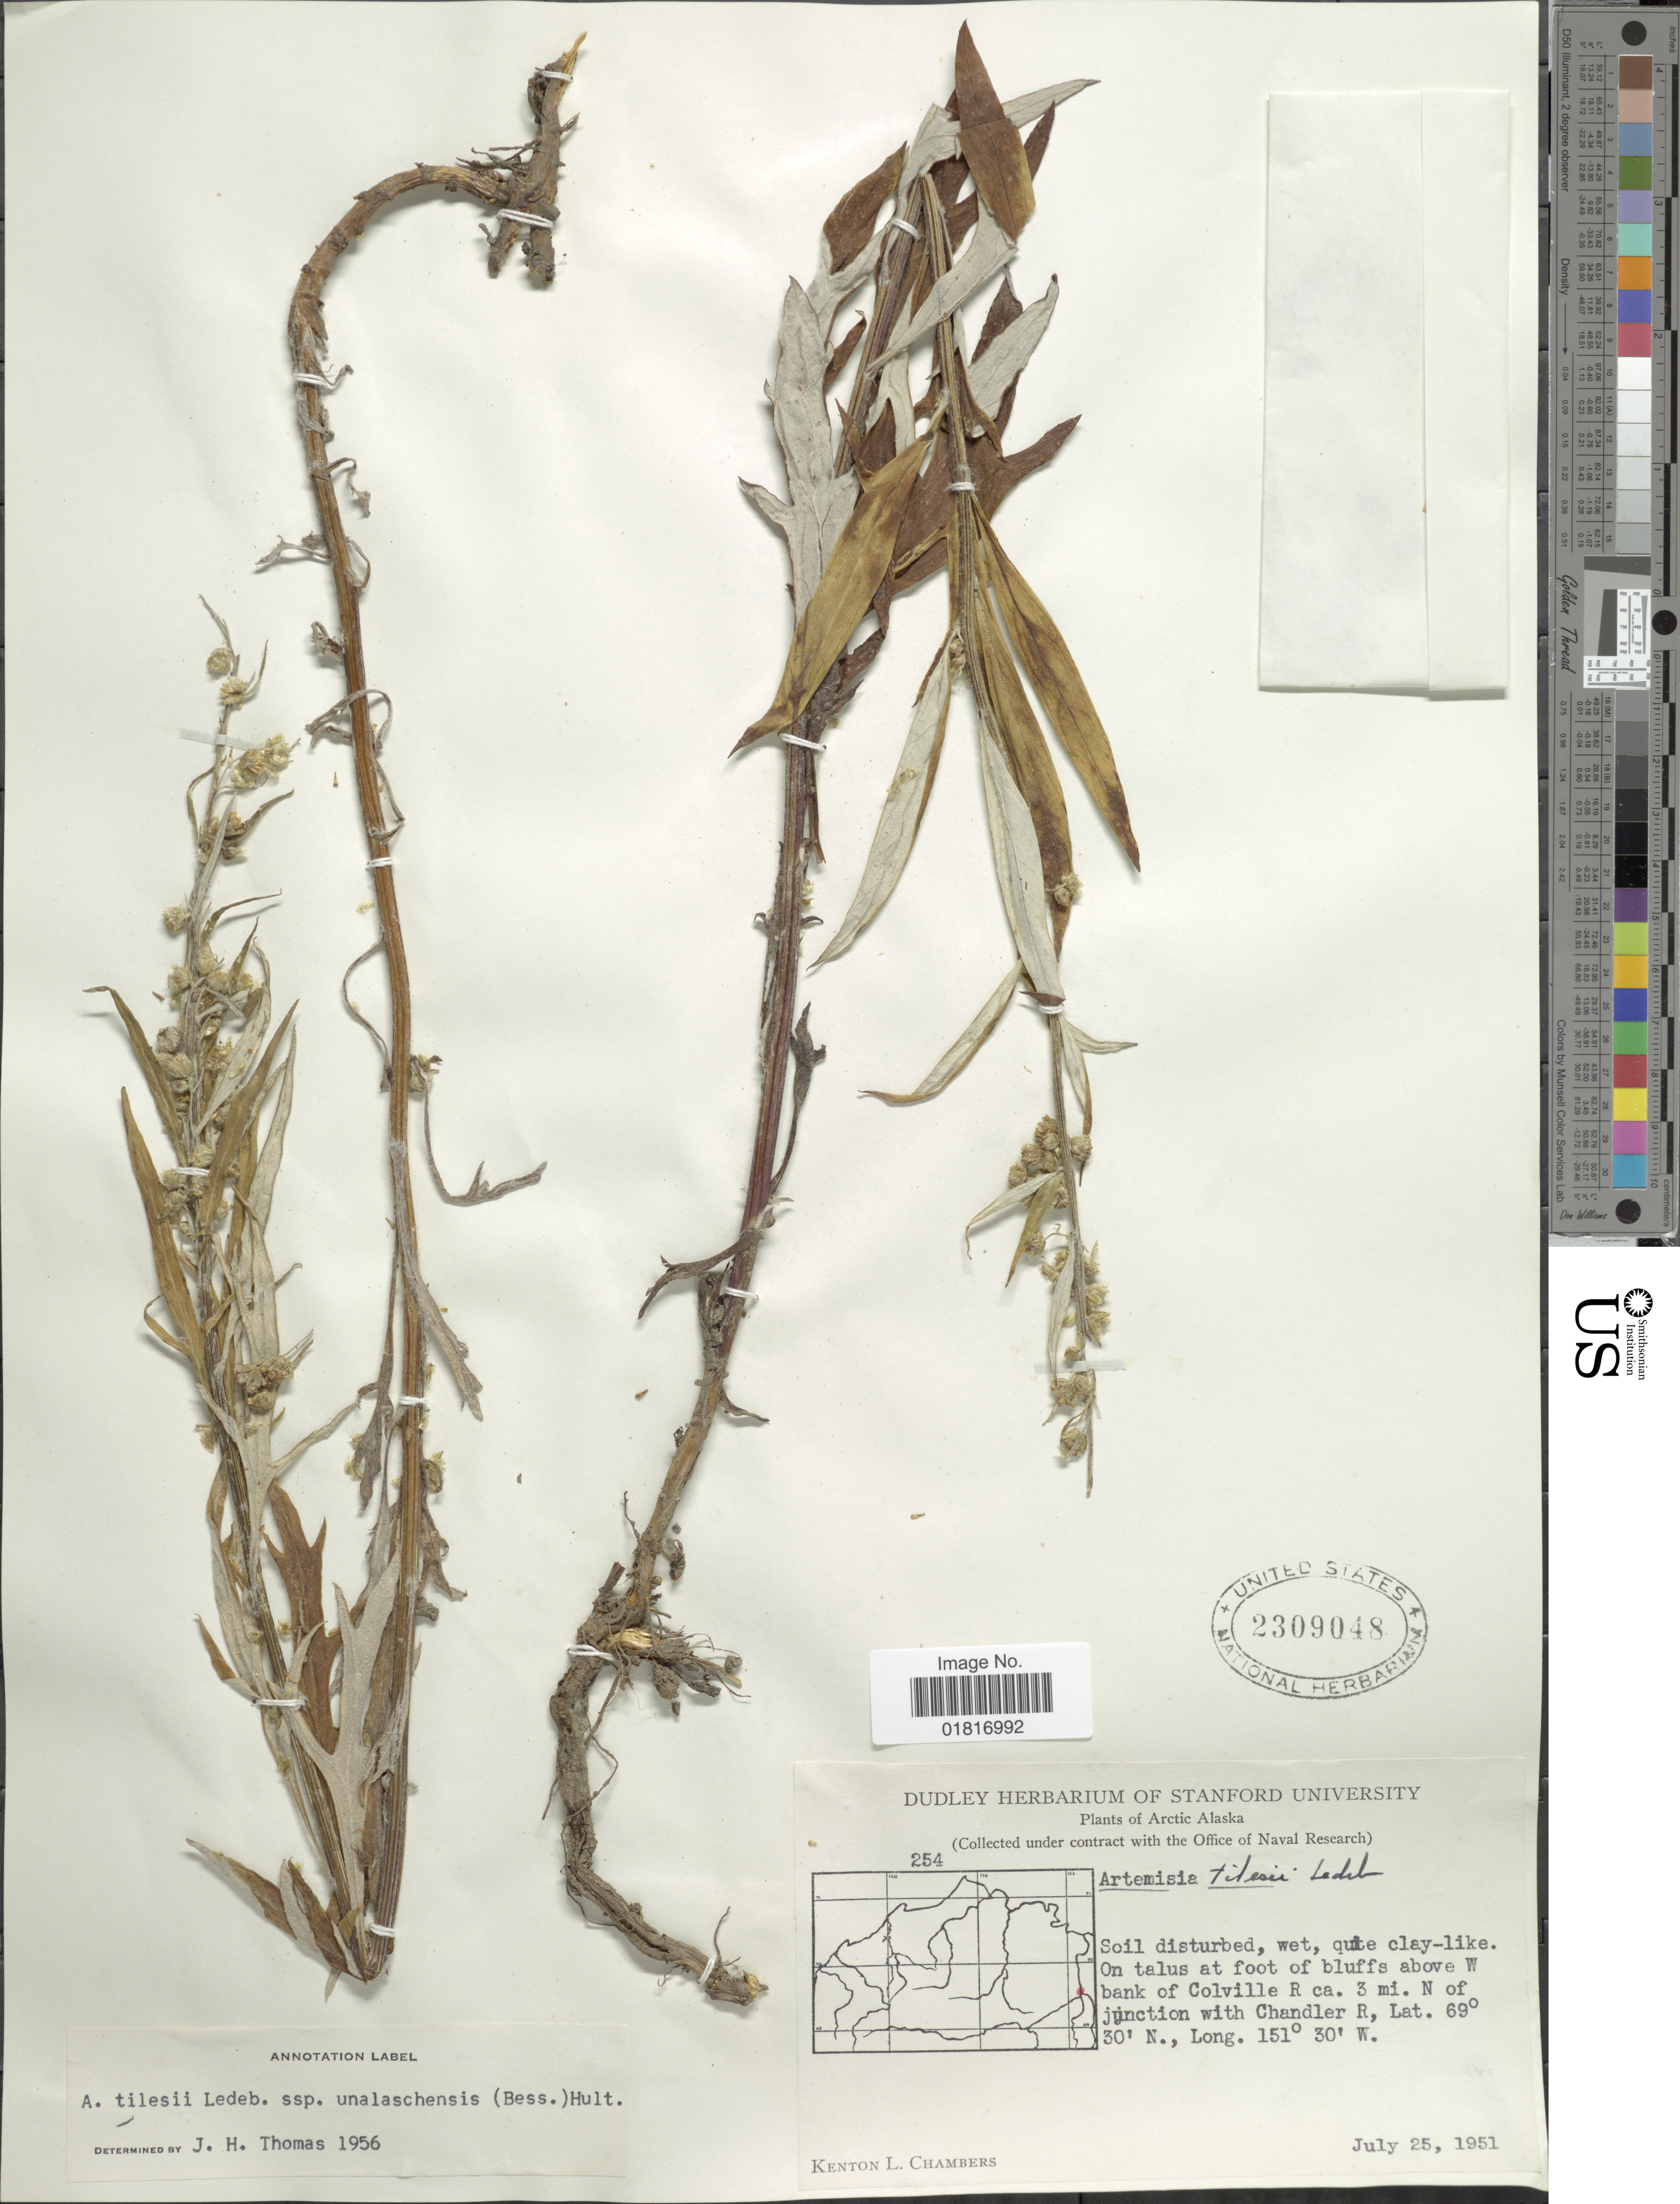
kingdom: Plantae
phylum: Tracheophyta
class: Magnoliopsida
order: Asterales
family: Asteraceae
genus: Artemisia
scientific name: Artemisia tilesii subsp. unalaschcensis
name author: (Besser) Hultén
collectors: K. L. Chambers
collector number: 254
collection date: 1951-07-25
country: United States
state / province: Alaska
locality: Arctic Alaska. On talus at foot of bluffs above W bank of Colvile R ca 3 mi N of junction with Chandlet R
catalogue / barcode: US 2309048